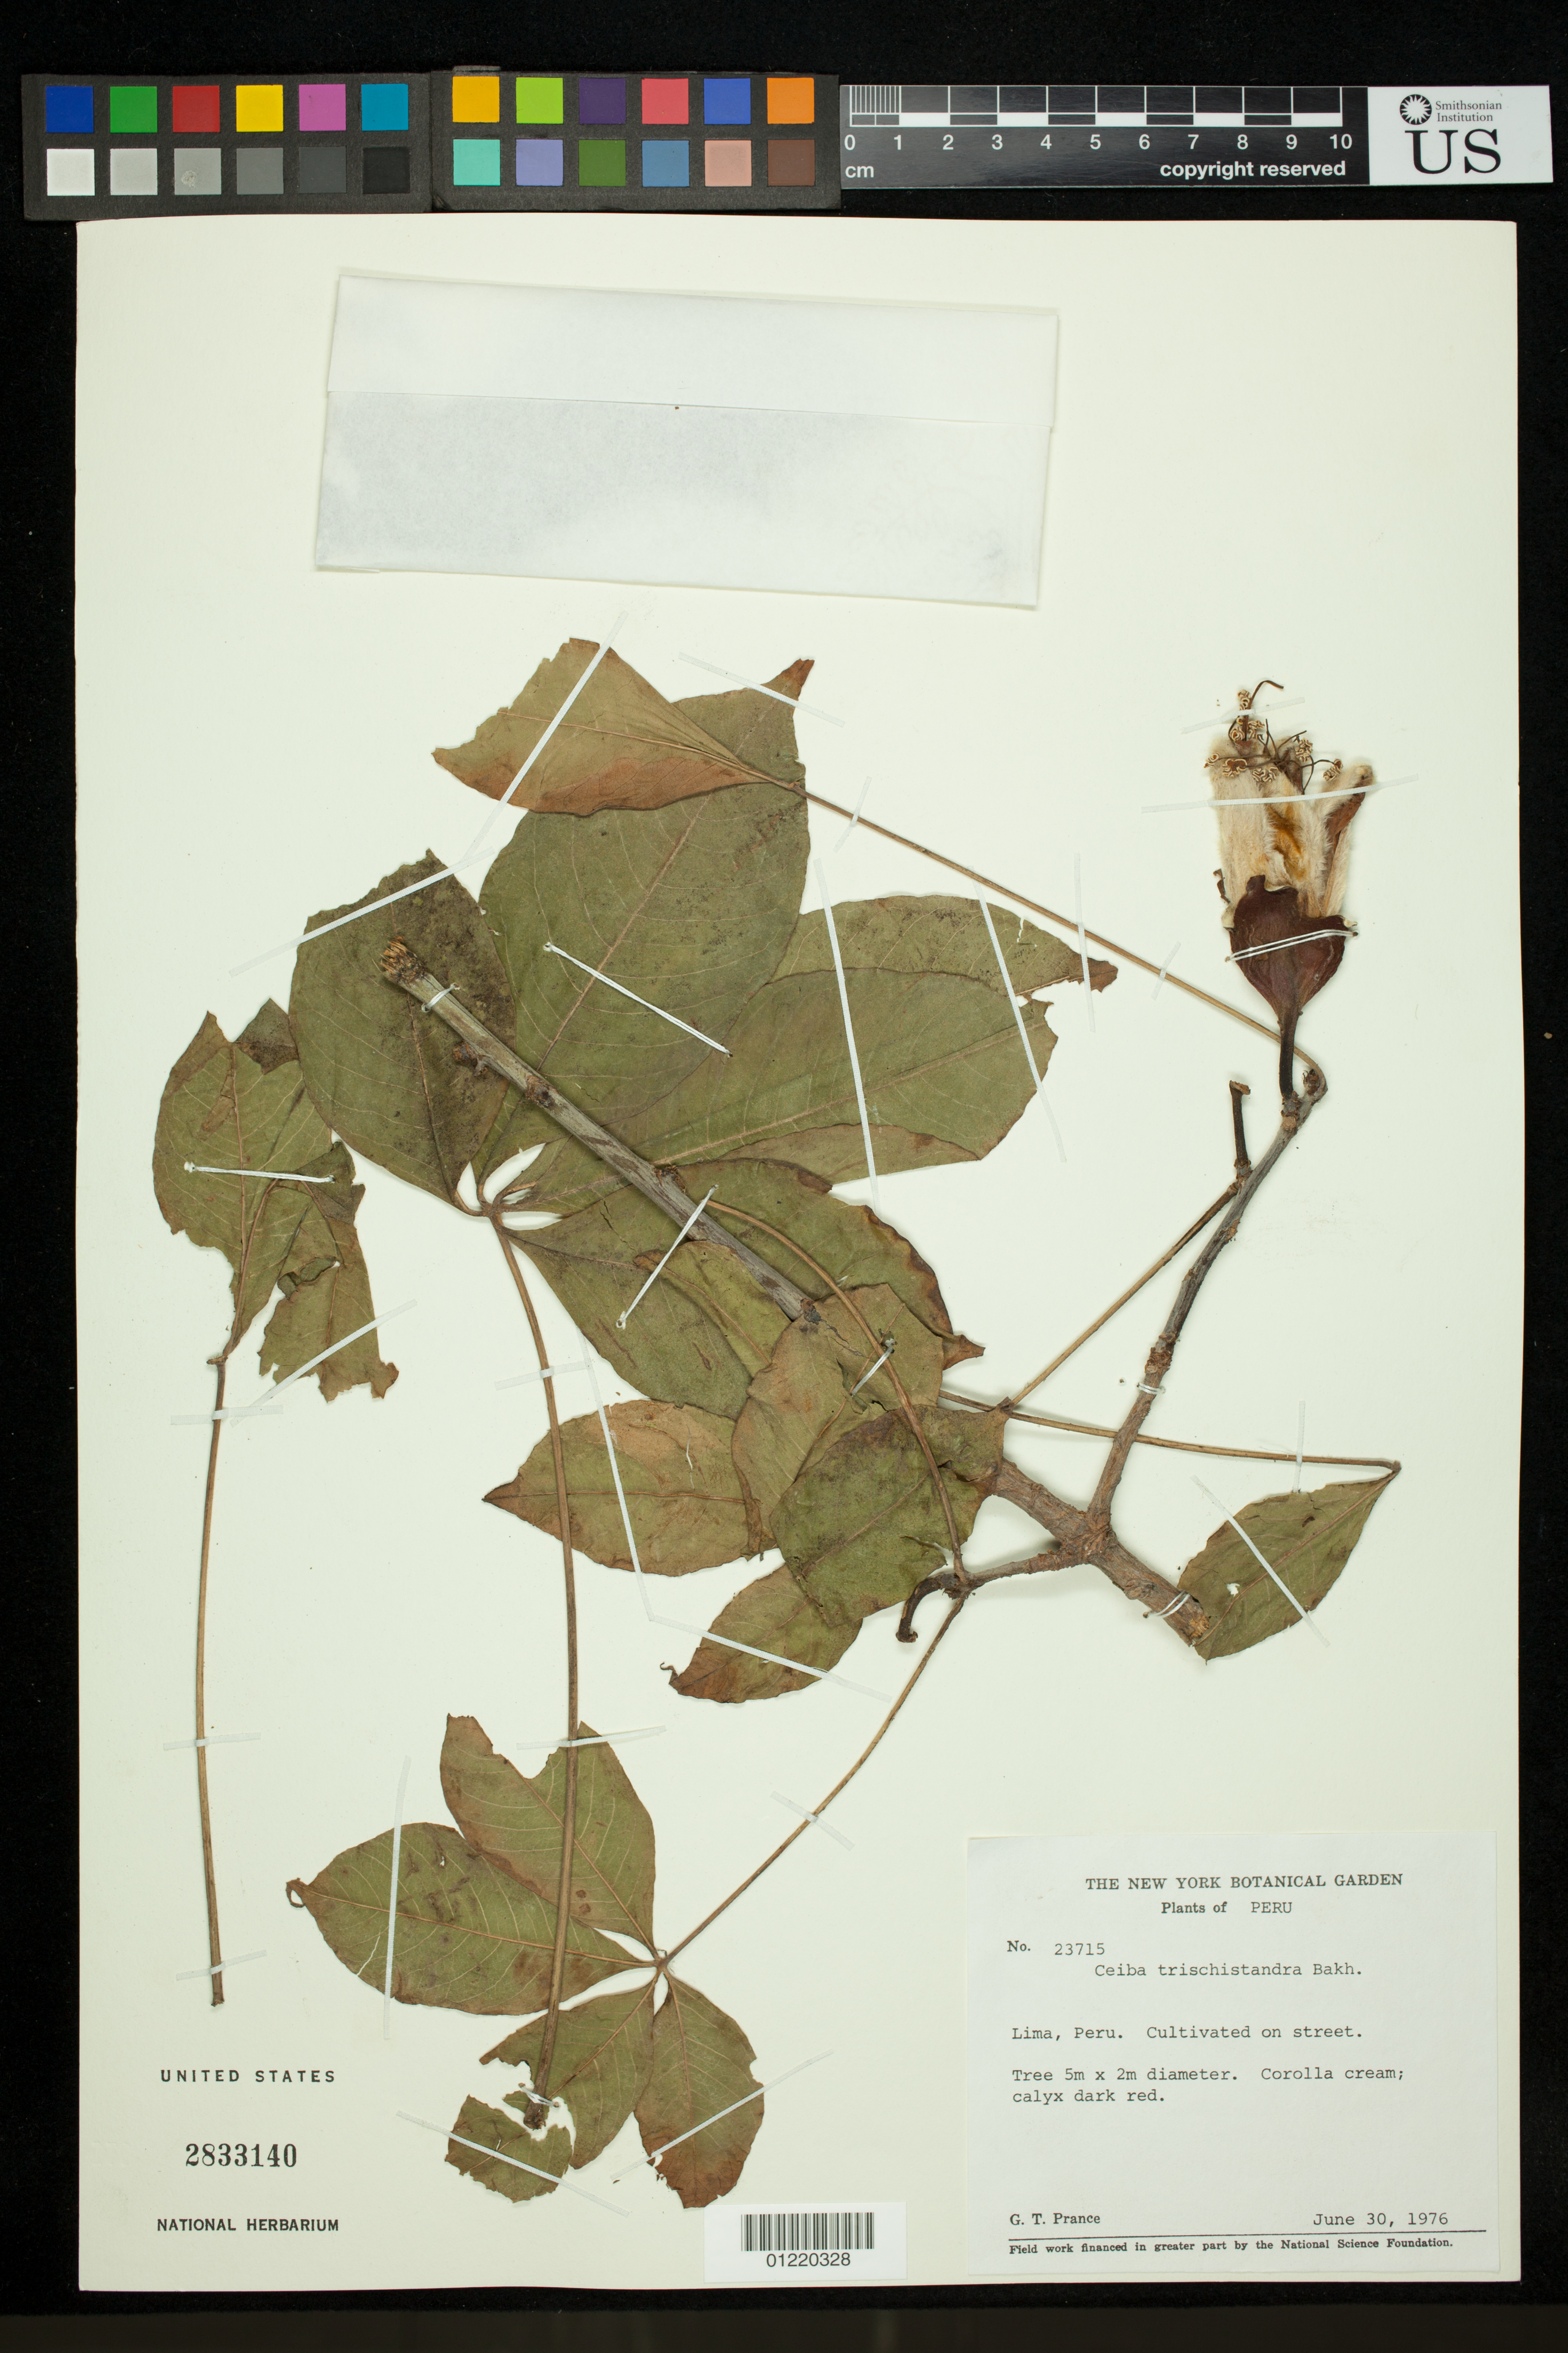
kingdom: Plantae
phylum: Tracheophyta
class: Magnoliopsida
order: Malvales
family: Malvaceae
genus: Ceiba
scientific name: Ceiba ventricosa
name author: (Nees & Mart.) Ravenna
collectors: G. T. Prance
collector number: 23715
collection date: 1976-06-30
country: Peru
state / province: Lima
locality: Lima, Peru. Cultivated on street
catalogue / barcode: US 2833140